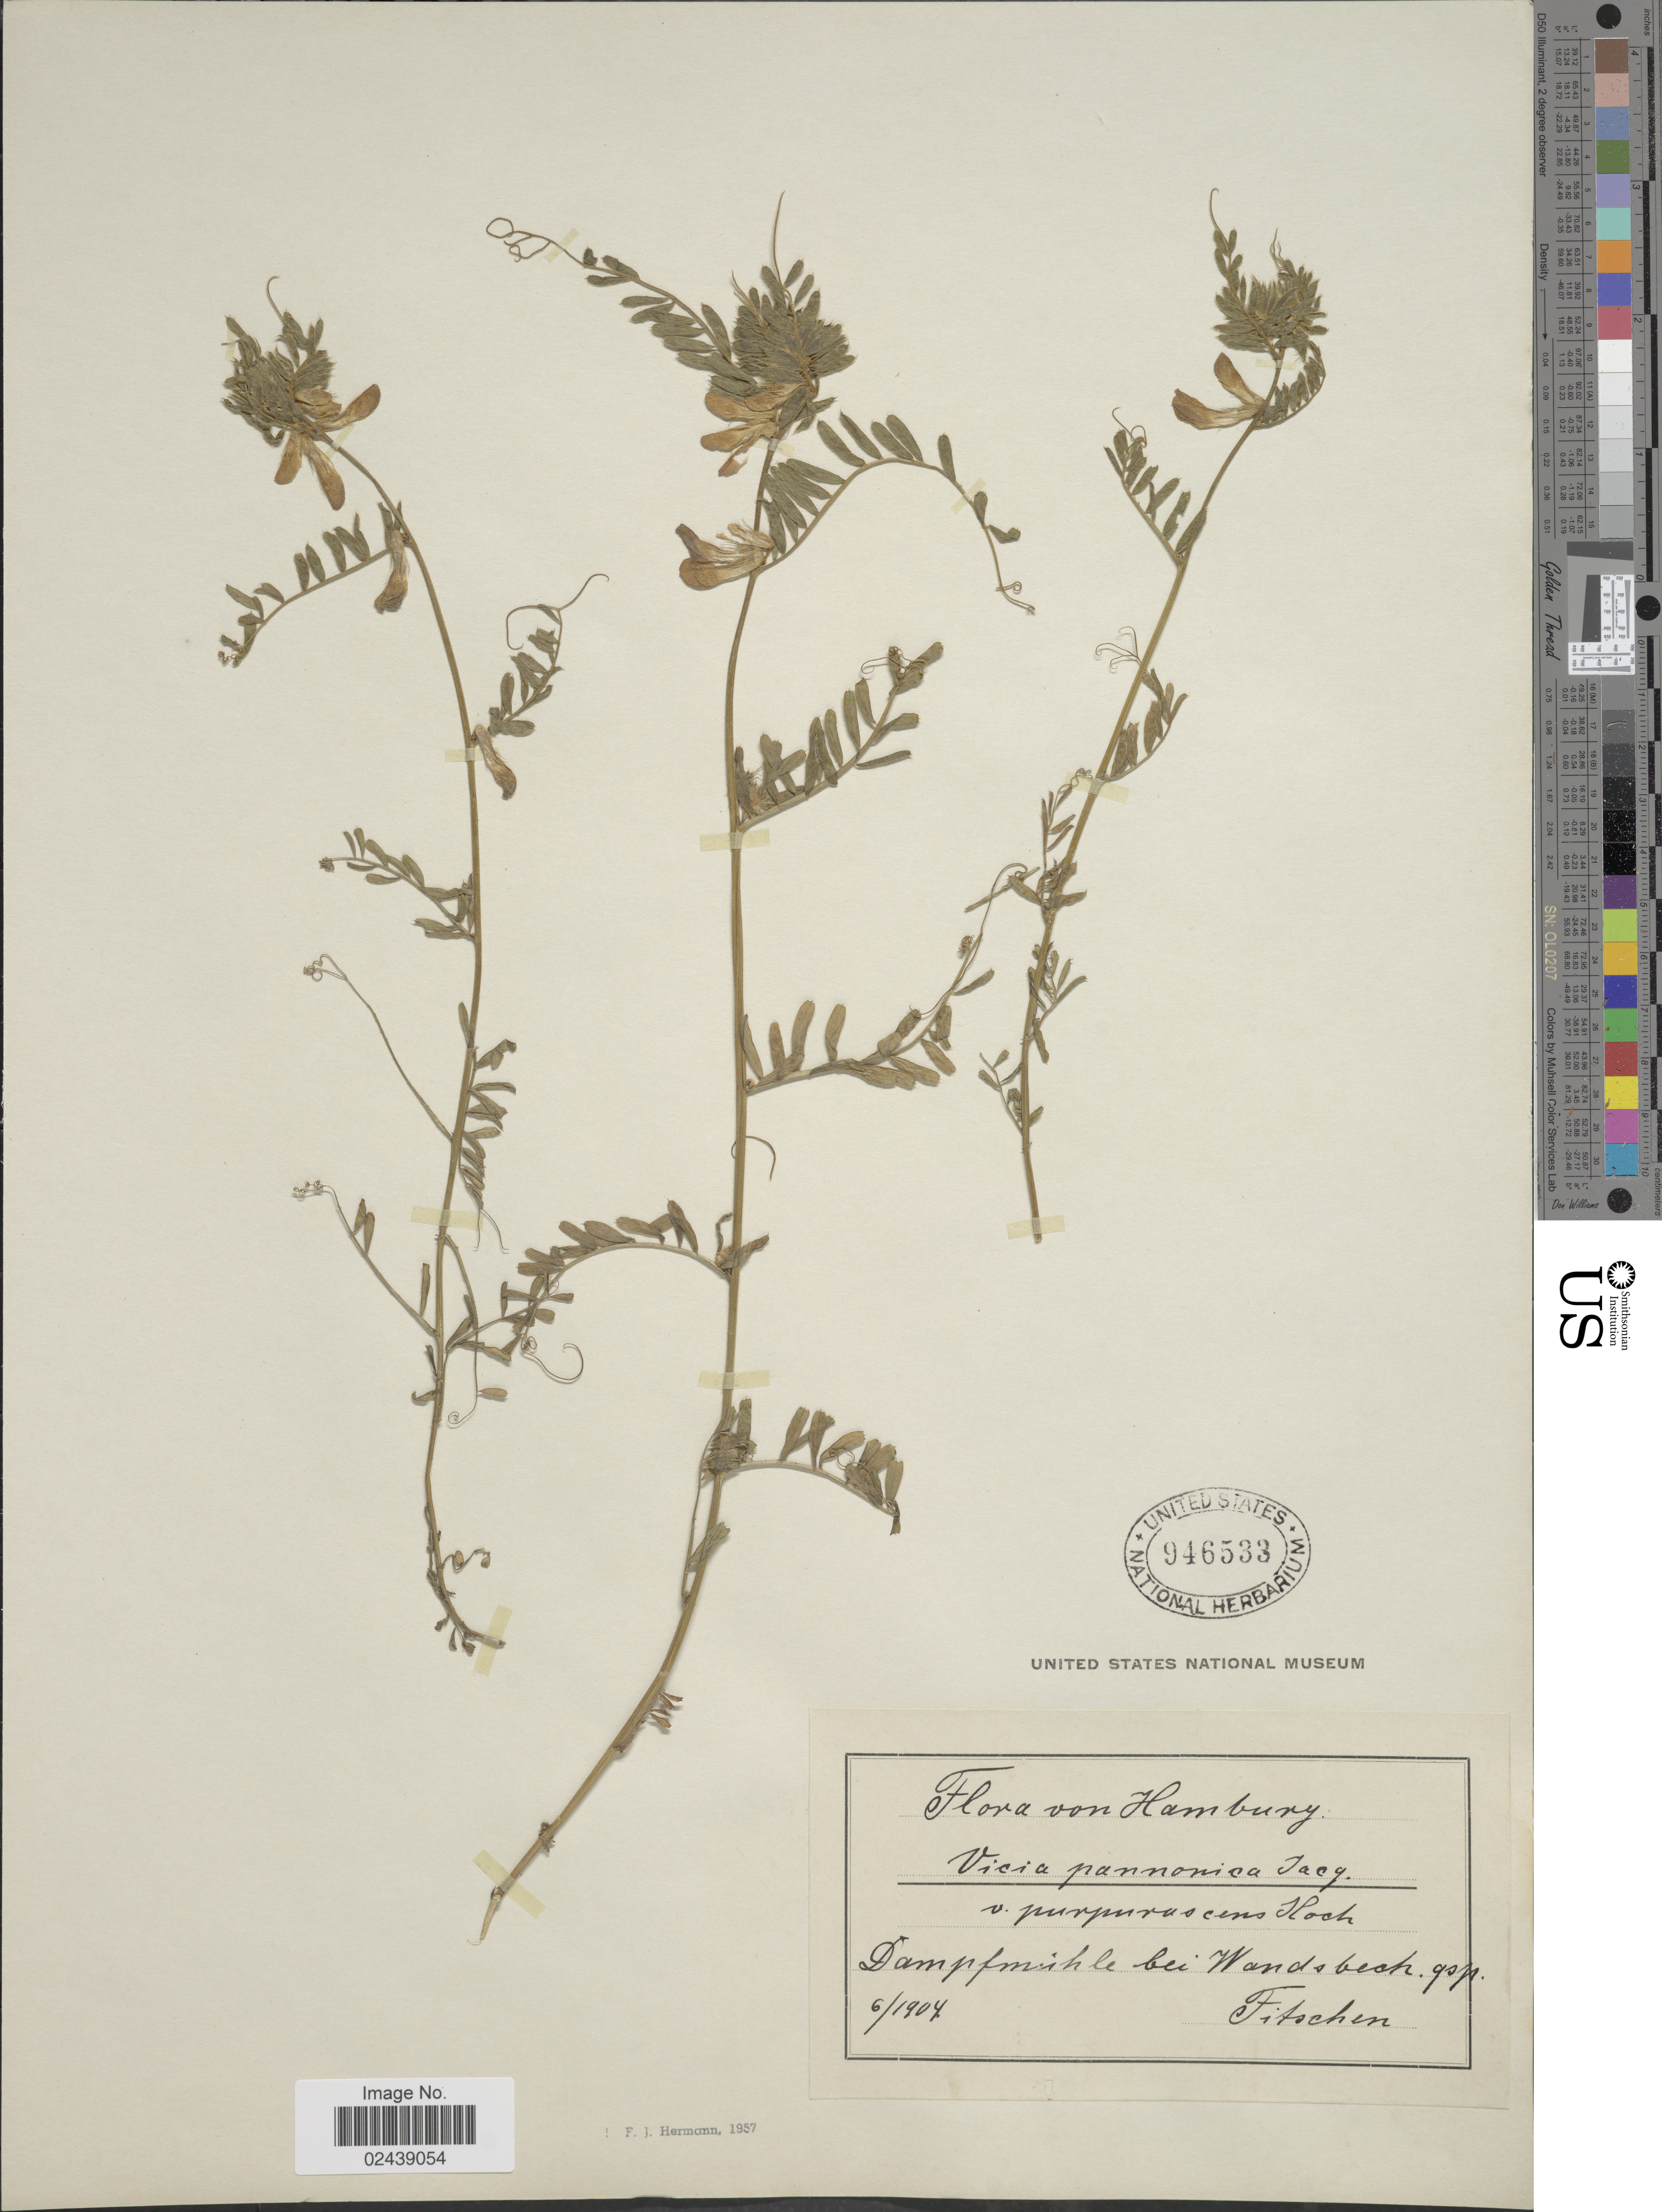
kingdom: Plantae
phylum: Tracheophyta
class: Magnoliopsida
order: Fabales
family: Fabaceae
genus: Vicia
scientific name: Vicia pannonica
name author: Crantz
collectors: Fitschen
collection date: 1904-06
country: Germany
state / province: Hamburg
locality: Dampfihle bei Wansbech gsp [interpreted]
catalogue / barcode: US 946533